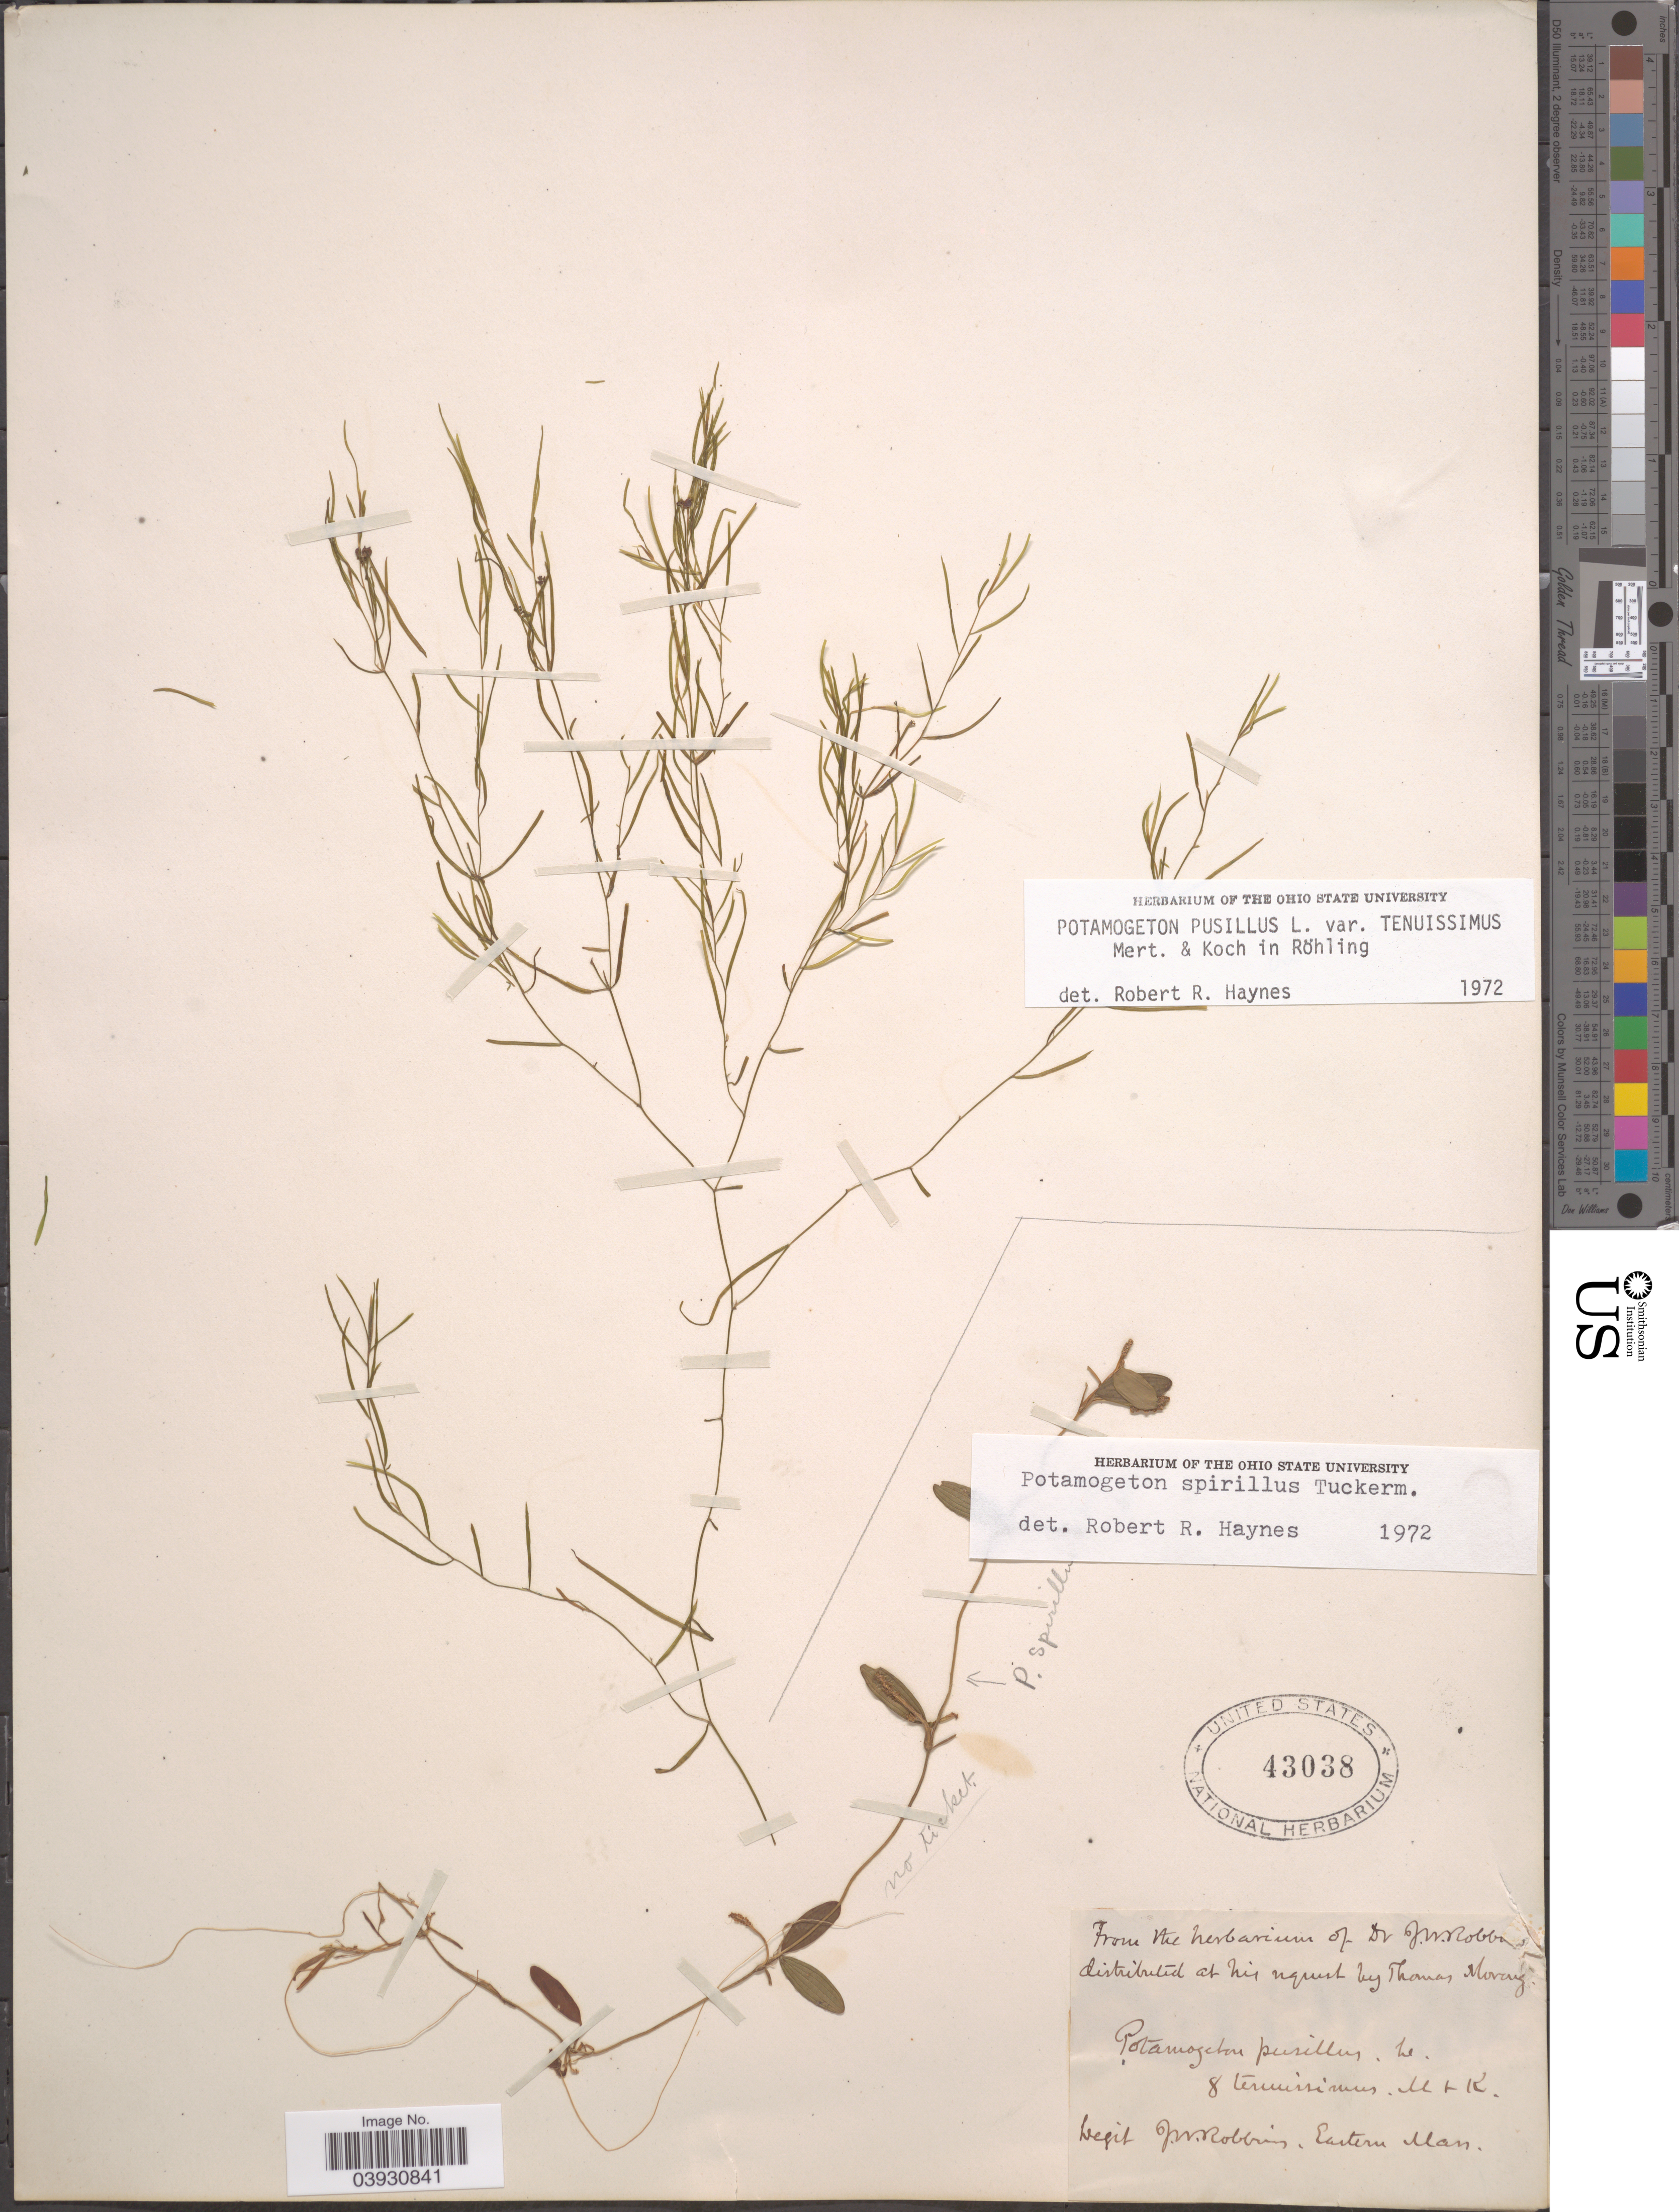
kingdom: Plantae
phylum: Tracheophyta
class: Liliopsida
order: Alismatales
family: Potamogetonaceae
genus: Potamogeton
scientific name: Potamogeton pusillus subsp. tenuissimus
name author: Mert. & W.D.J. Koch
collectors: J. W. Robbins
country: United States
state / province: Massachusetts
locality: Eastern Mass.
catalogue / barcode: US 43038